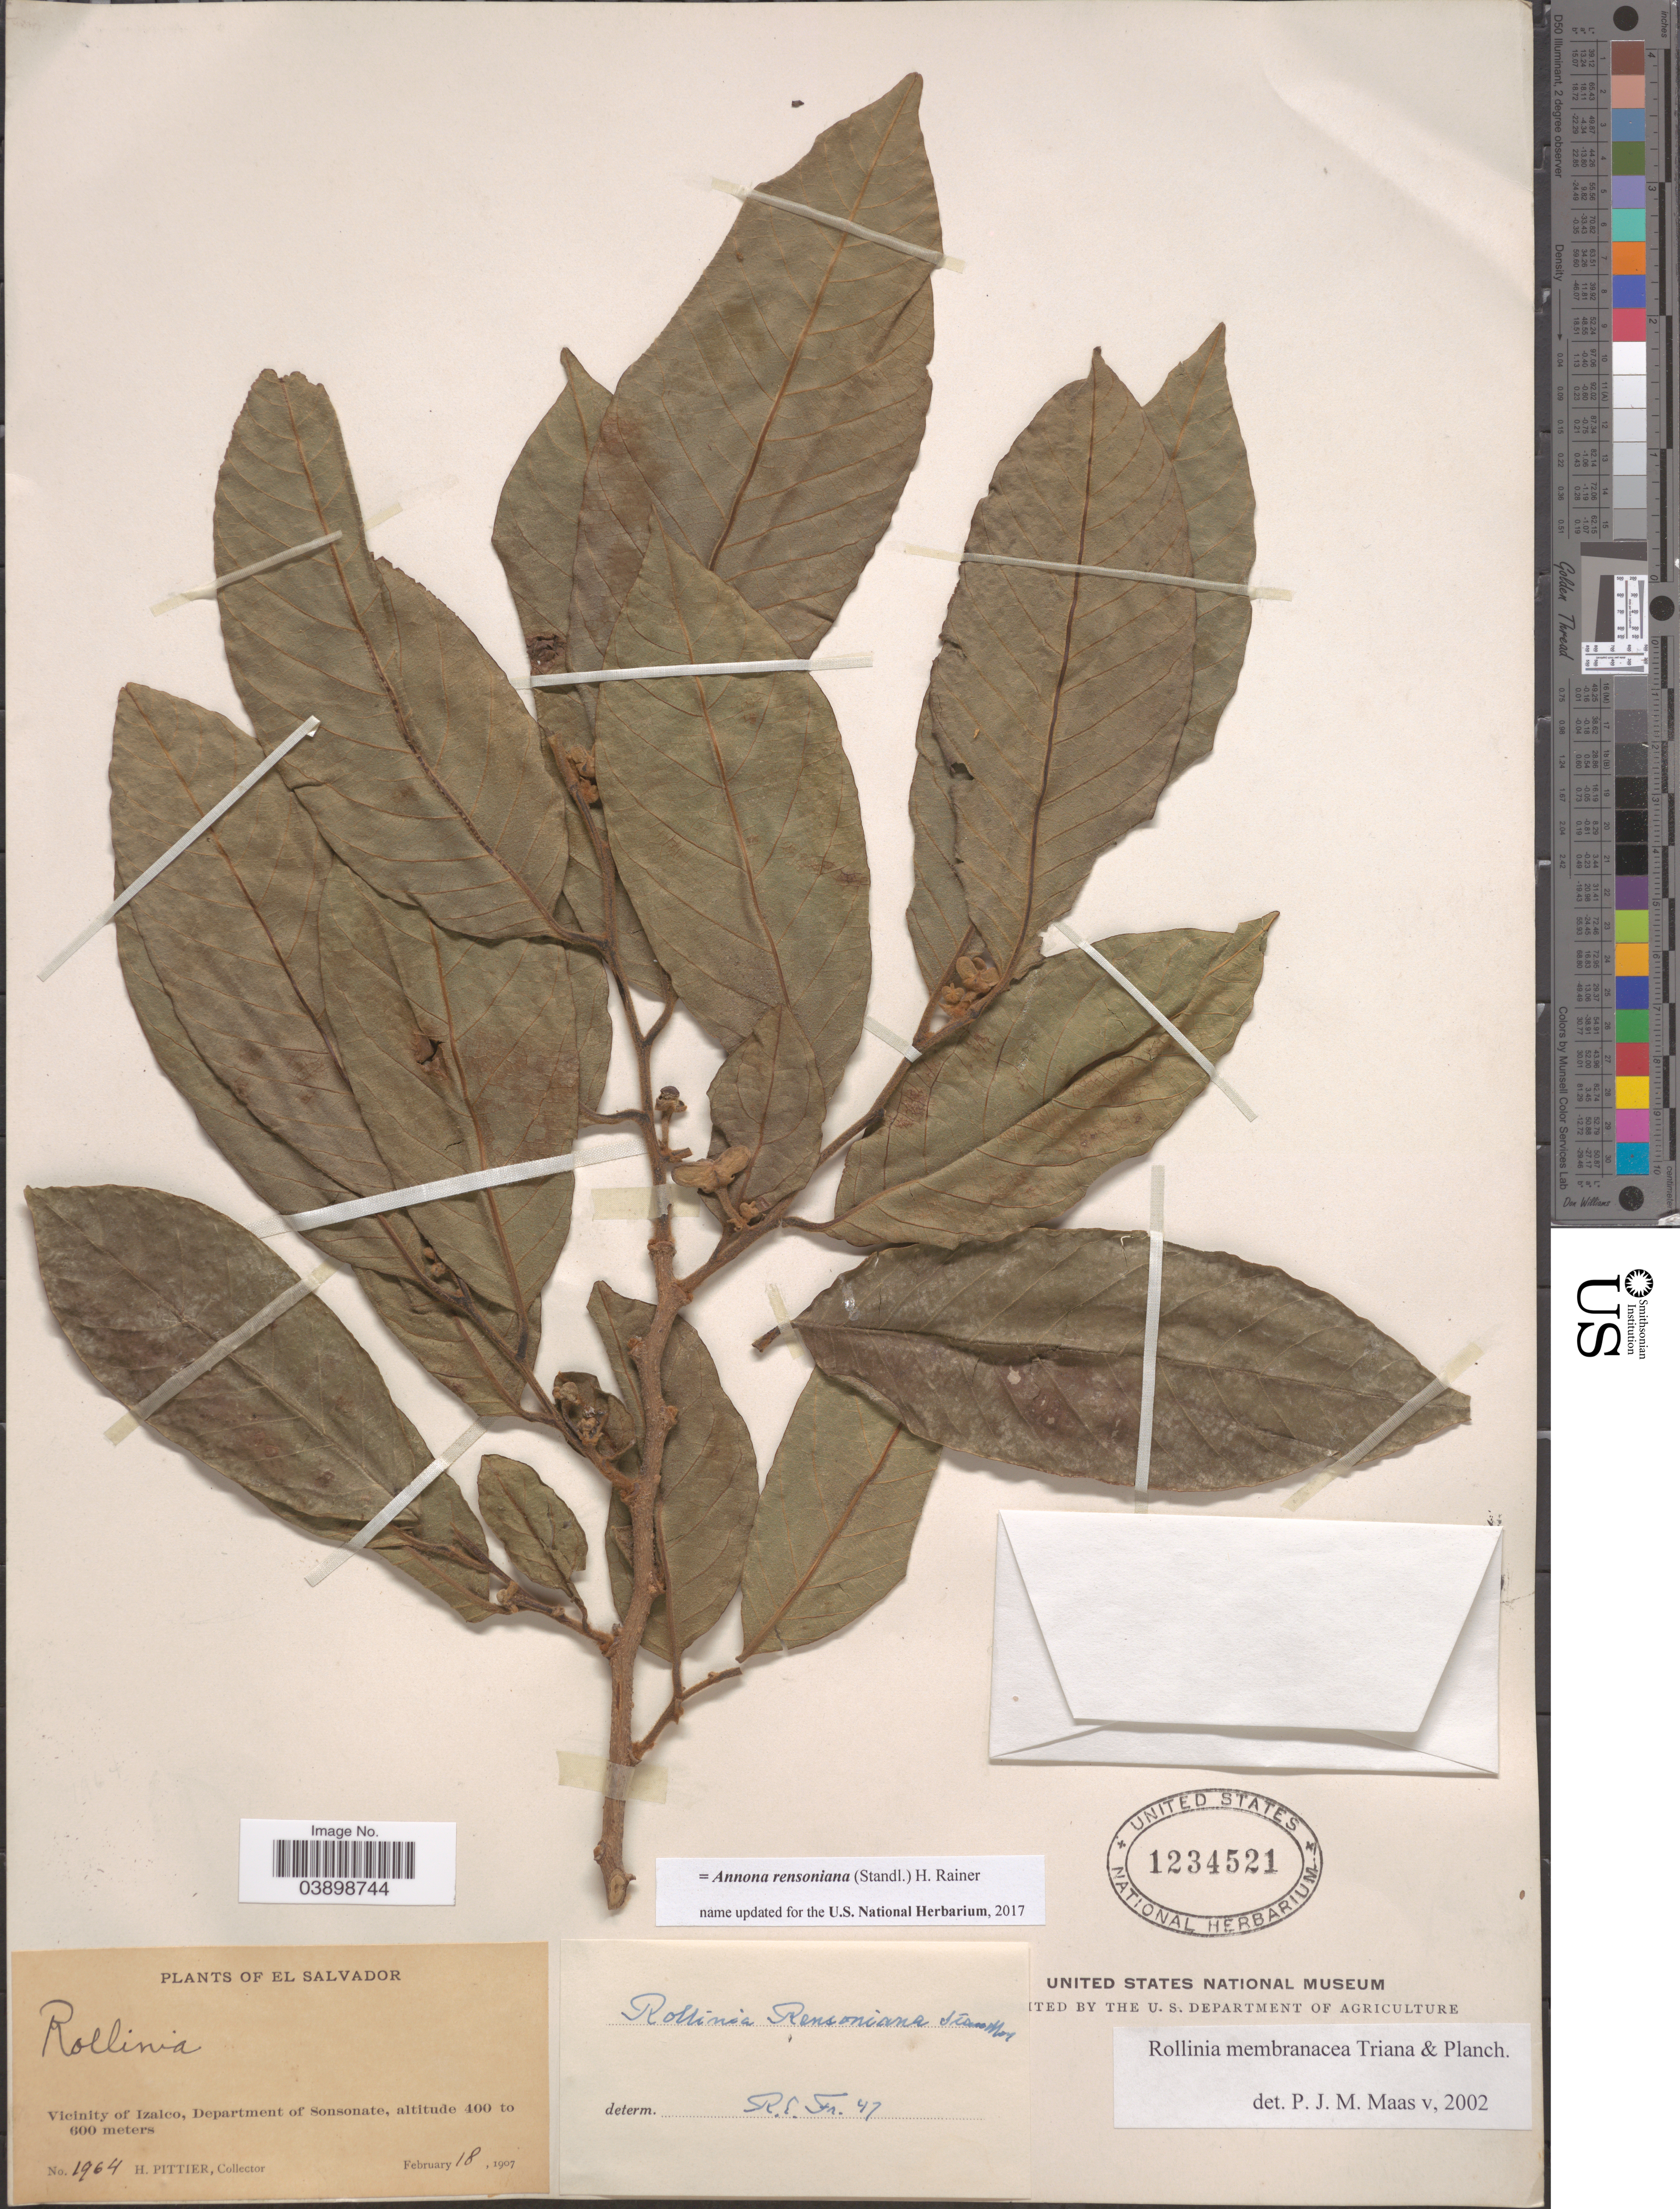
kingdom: Plantae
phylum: Tracheophyta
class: Magnoliopsida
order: Magnoliales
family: Annonaceae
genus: Annona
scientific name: Annona rensoniana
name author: (Standl.) H. Rainer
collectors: H. F. Pittier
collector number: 1964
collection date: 1907-02-18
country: El Salvador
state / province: Sonsonate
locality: Vicinity of Izalco, Department de Sonsonate.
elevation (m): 400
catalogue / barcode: US 1234521